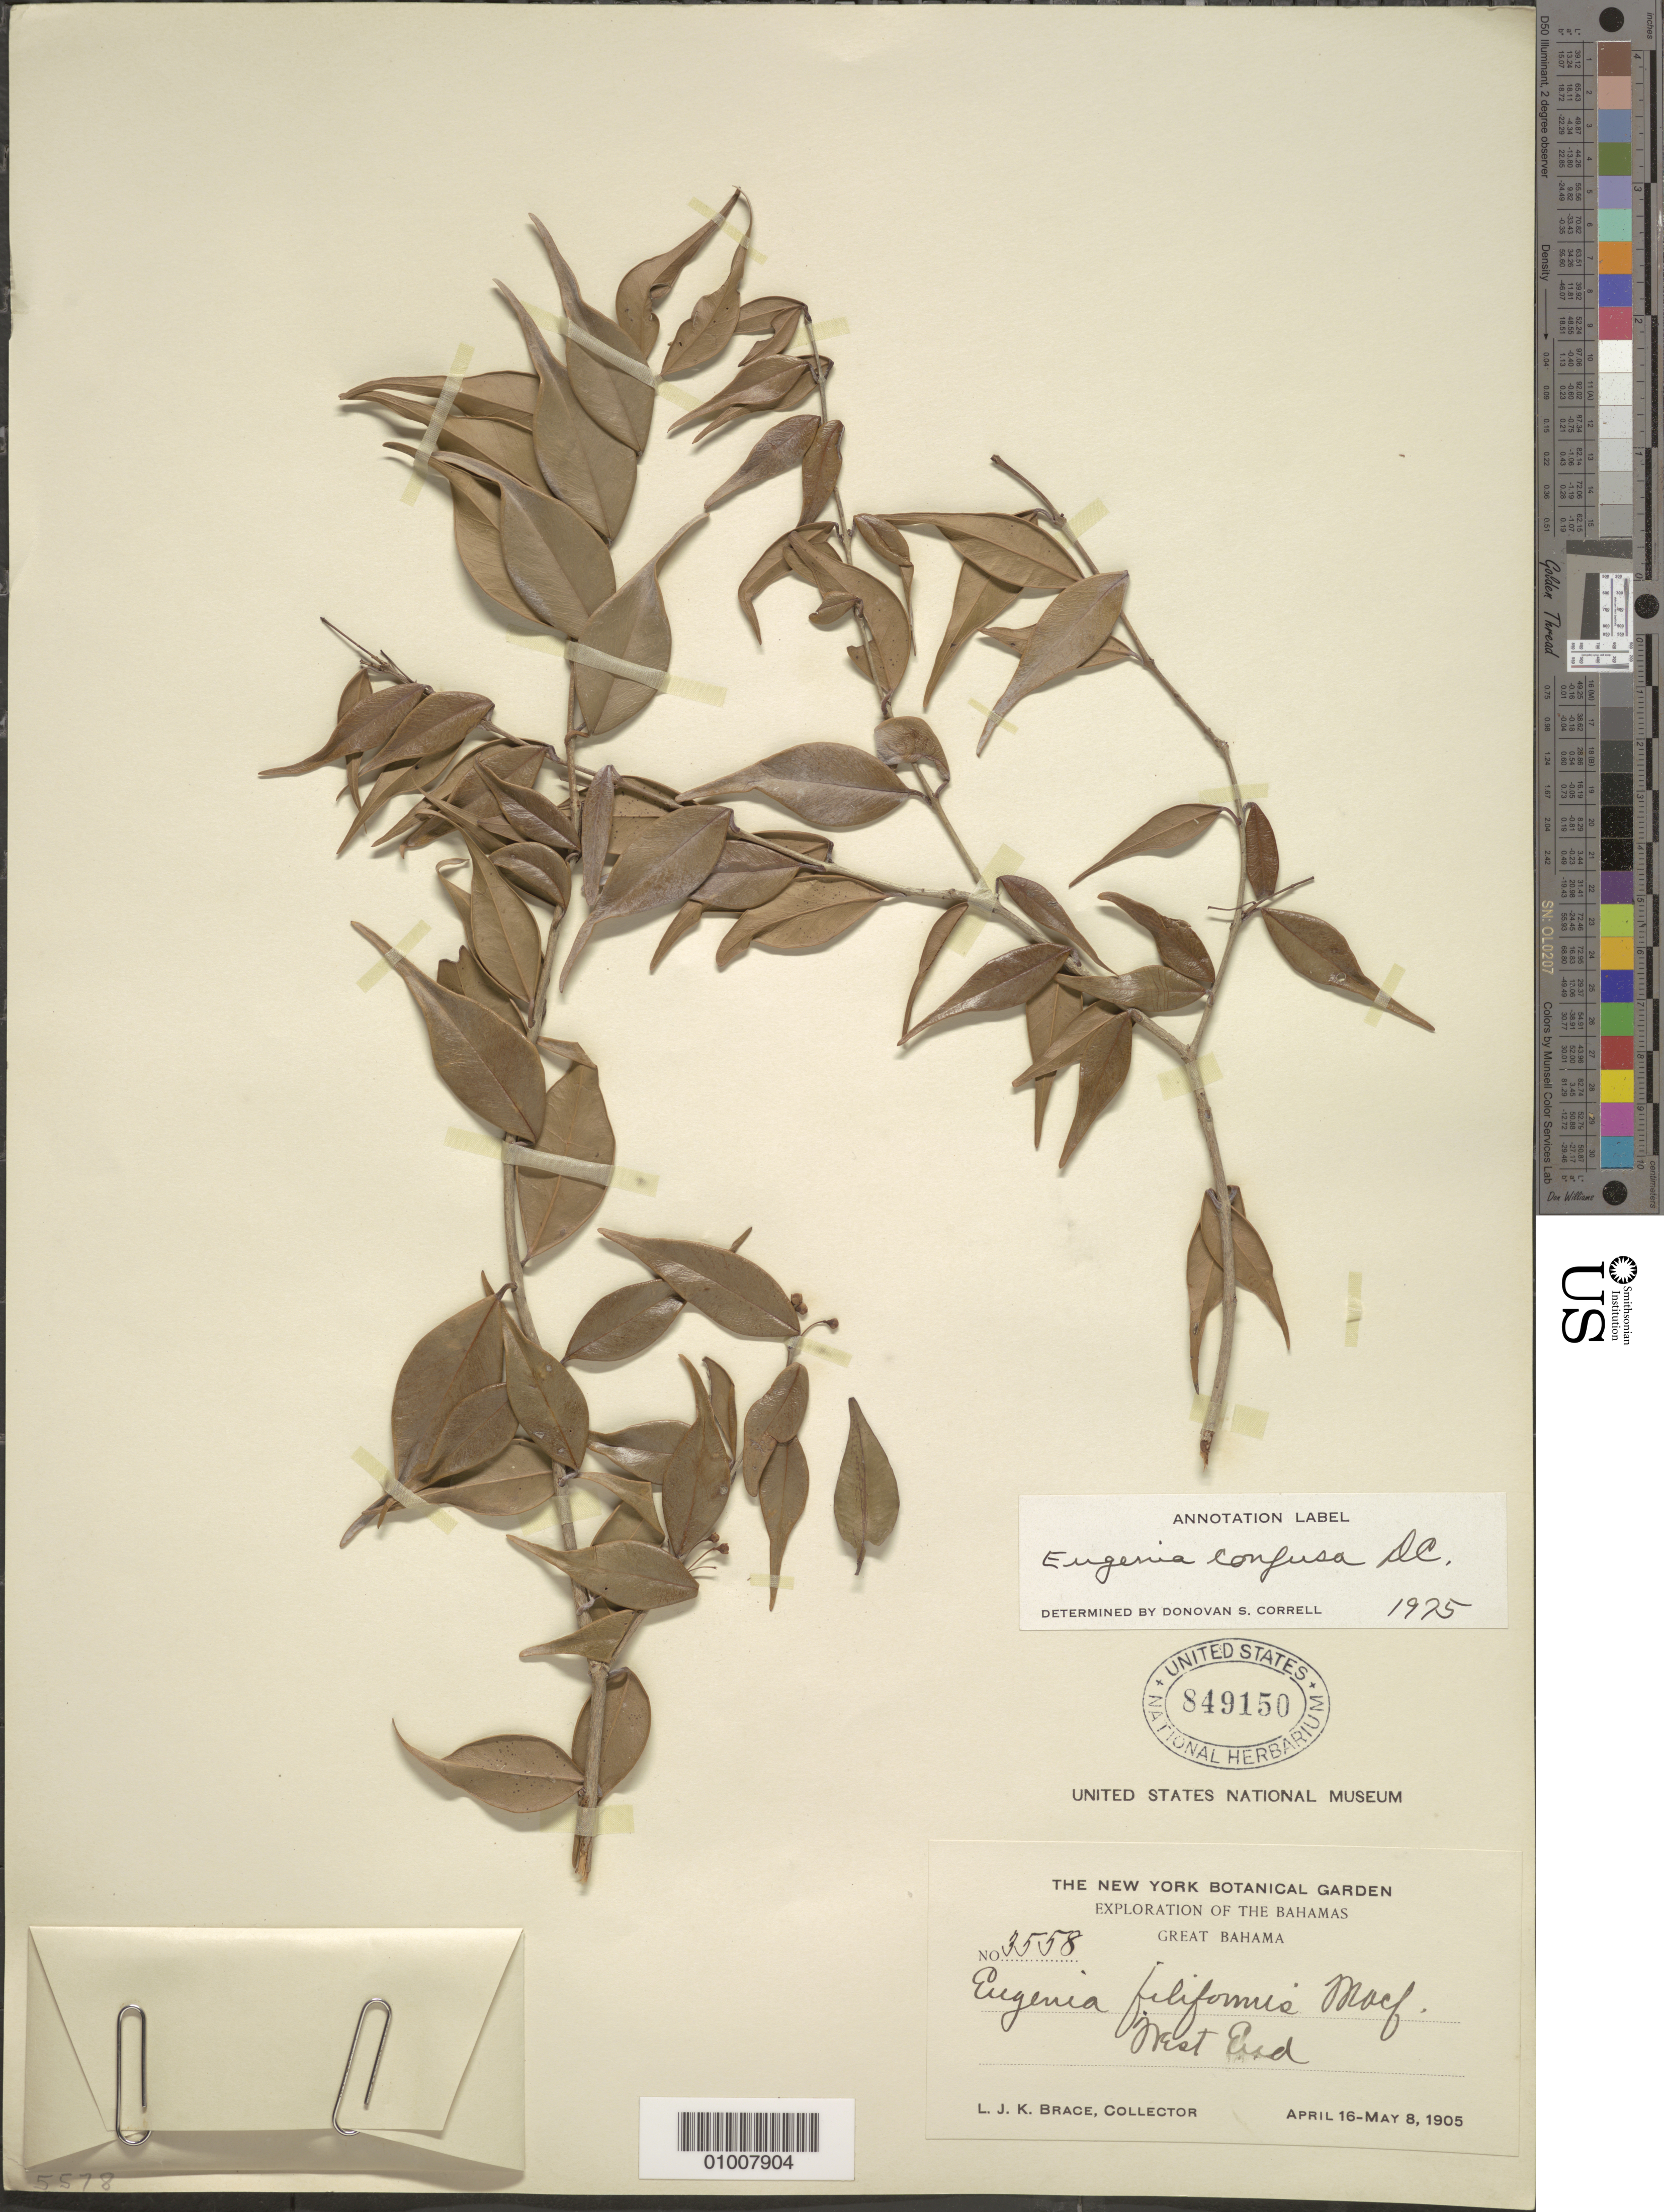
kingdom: Plantae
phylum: Tracheophyta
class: Magnoliopsida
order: Myrtales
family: Myrtaceae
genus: Eugenia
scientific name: Eugenia confusa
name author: DC.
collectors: L. J. K. Brace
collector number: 3558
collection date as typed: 16 Apr 1905 to 08 May 1905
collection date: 1905-04-16/1905-05-08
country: Bahamas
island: Great Bahama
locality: West End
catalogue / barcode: US 849150